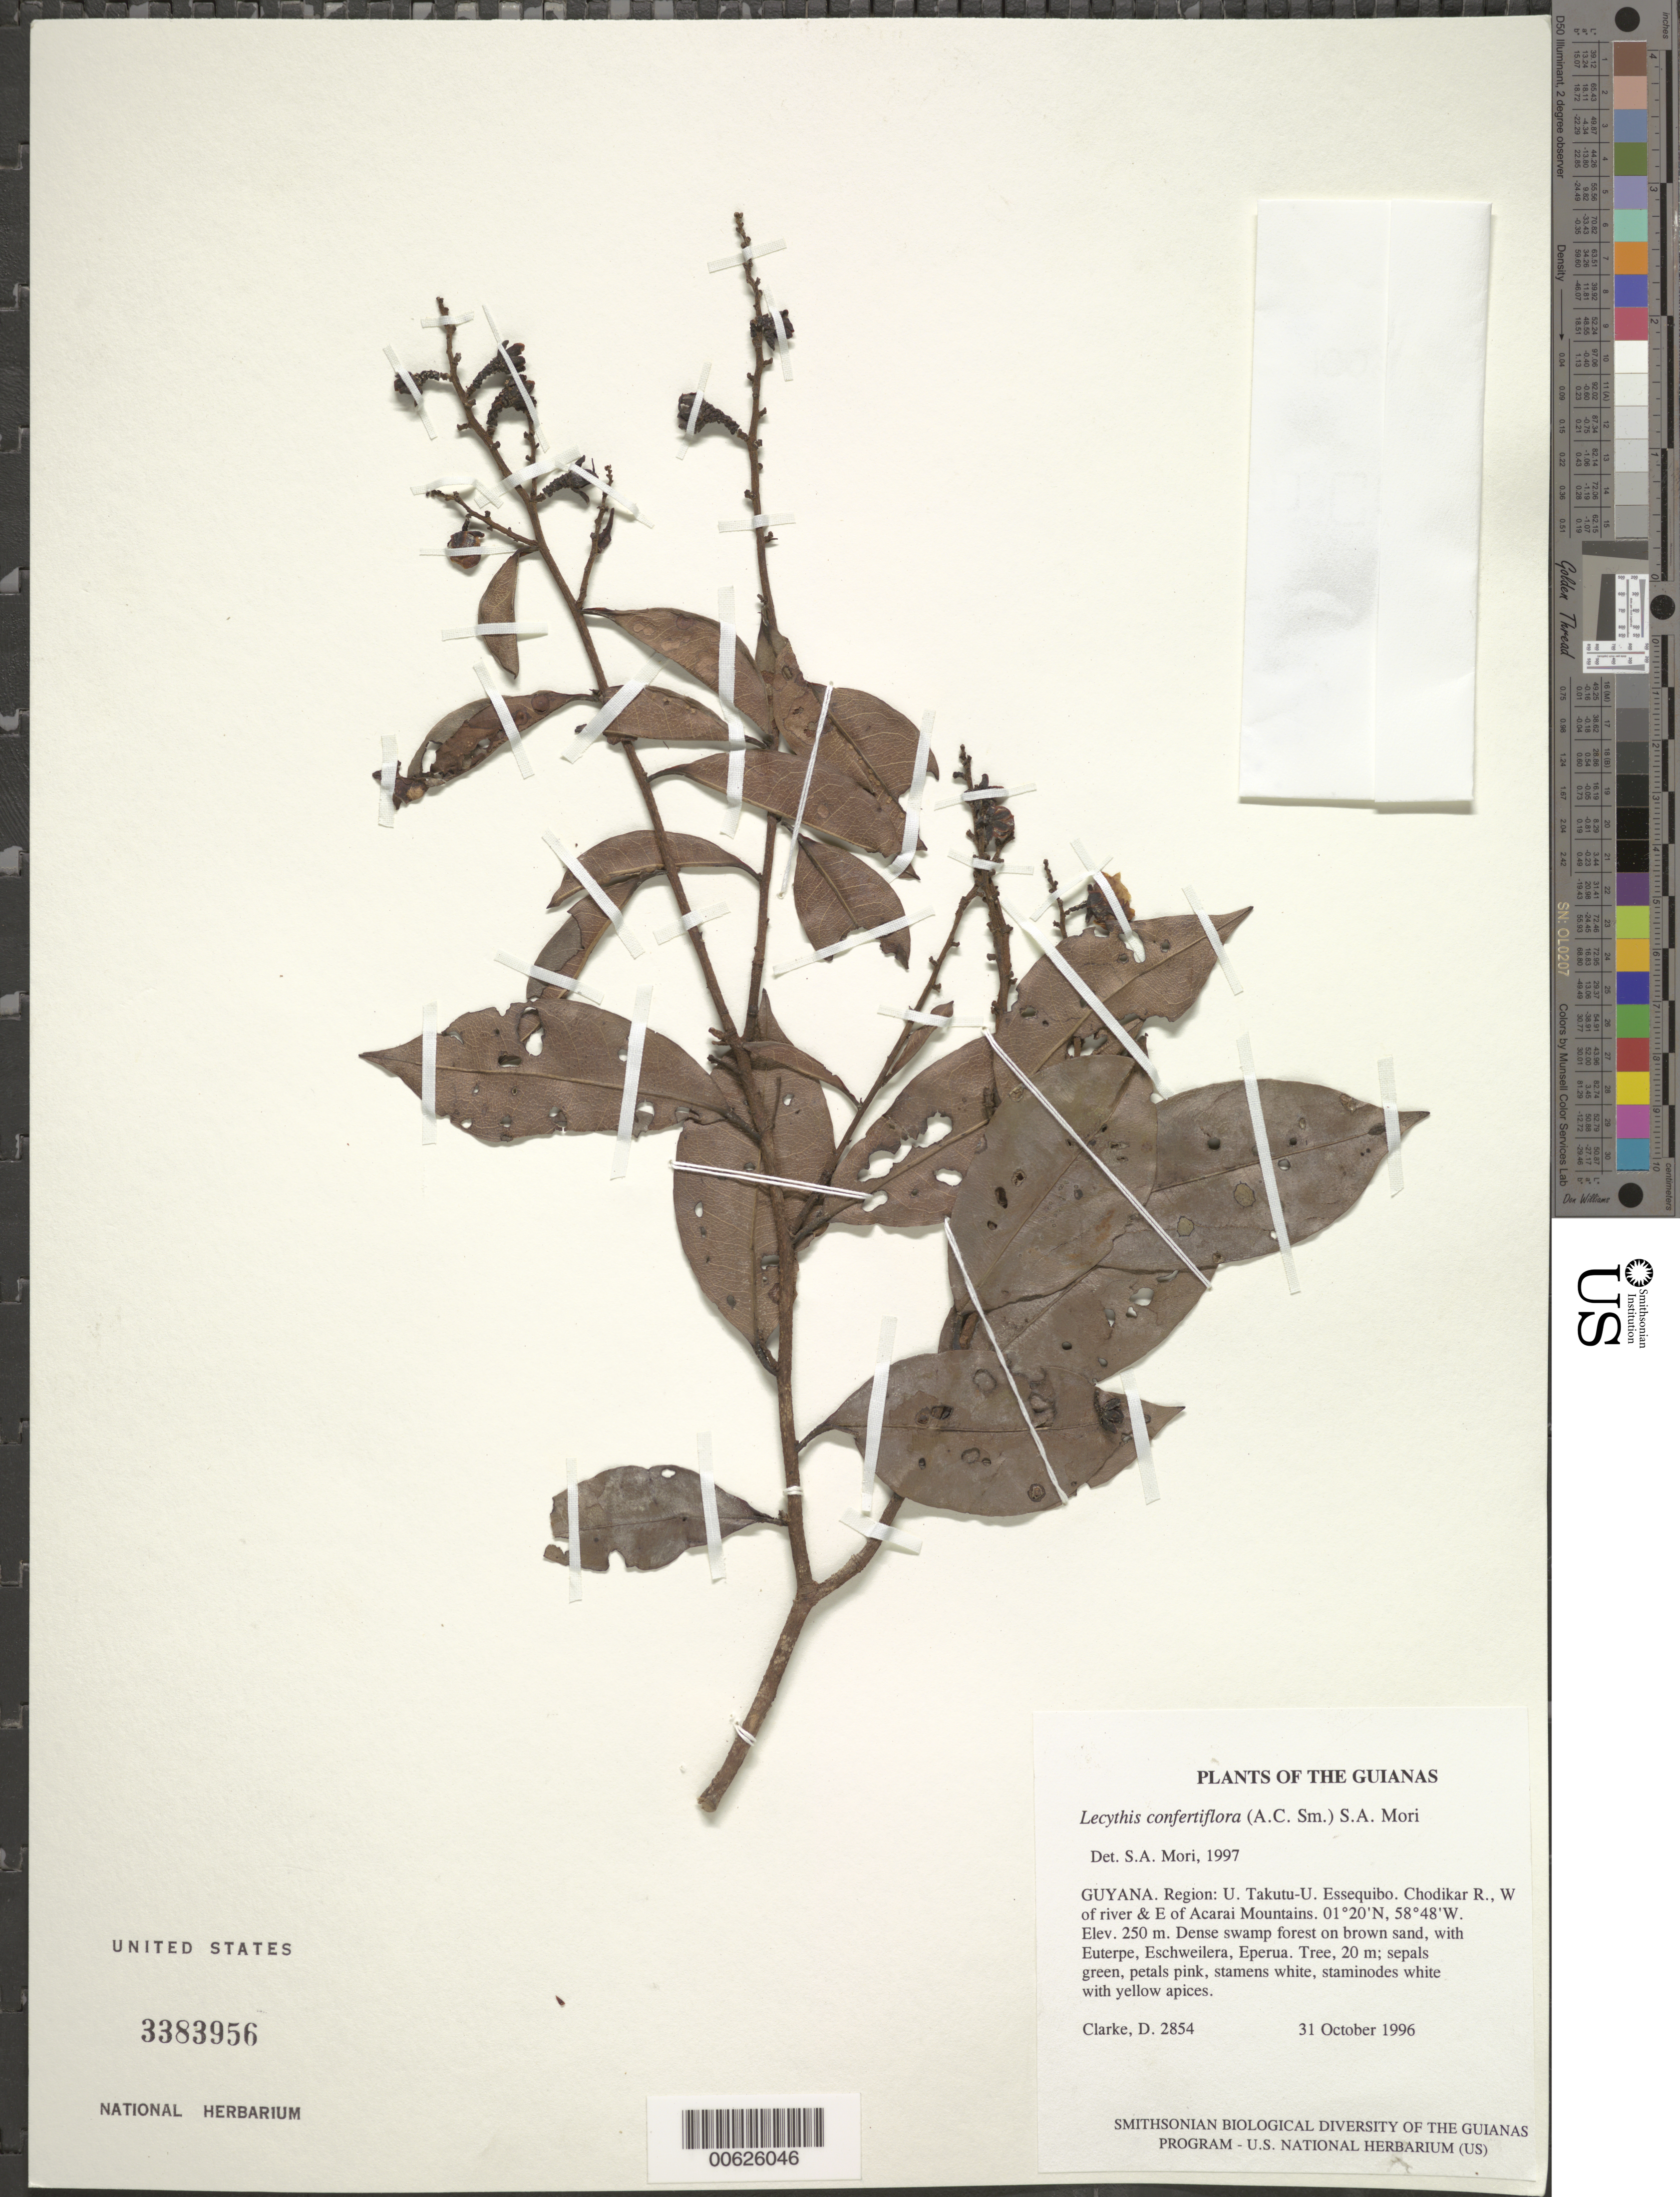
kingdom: Plantae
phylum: Tracheophyta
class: Magnoliopsida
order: Ericales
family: Lecythidaceae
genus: Lecythis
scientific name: Lecythis confertiflora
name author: (A.C. Sm.) S.A. Mori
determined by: Mori, Scott A.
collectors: H. D. Clarke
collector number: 2854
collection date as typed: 31 October 1996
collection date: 1996-10-31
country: Guyana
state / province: U. Takutu-U. Essequibo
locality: Chodikar R., W of river & E of Acarai Mountains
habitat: Dense swamp forest on brown sand, with Euterpe, Eschweilera, Eperua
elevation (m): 250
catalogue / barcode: US 3383956